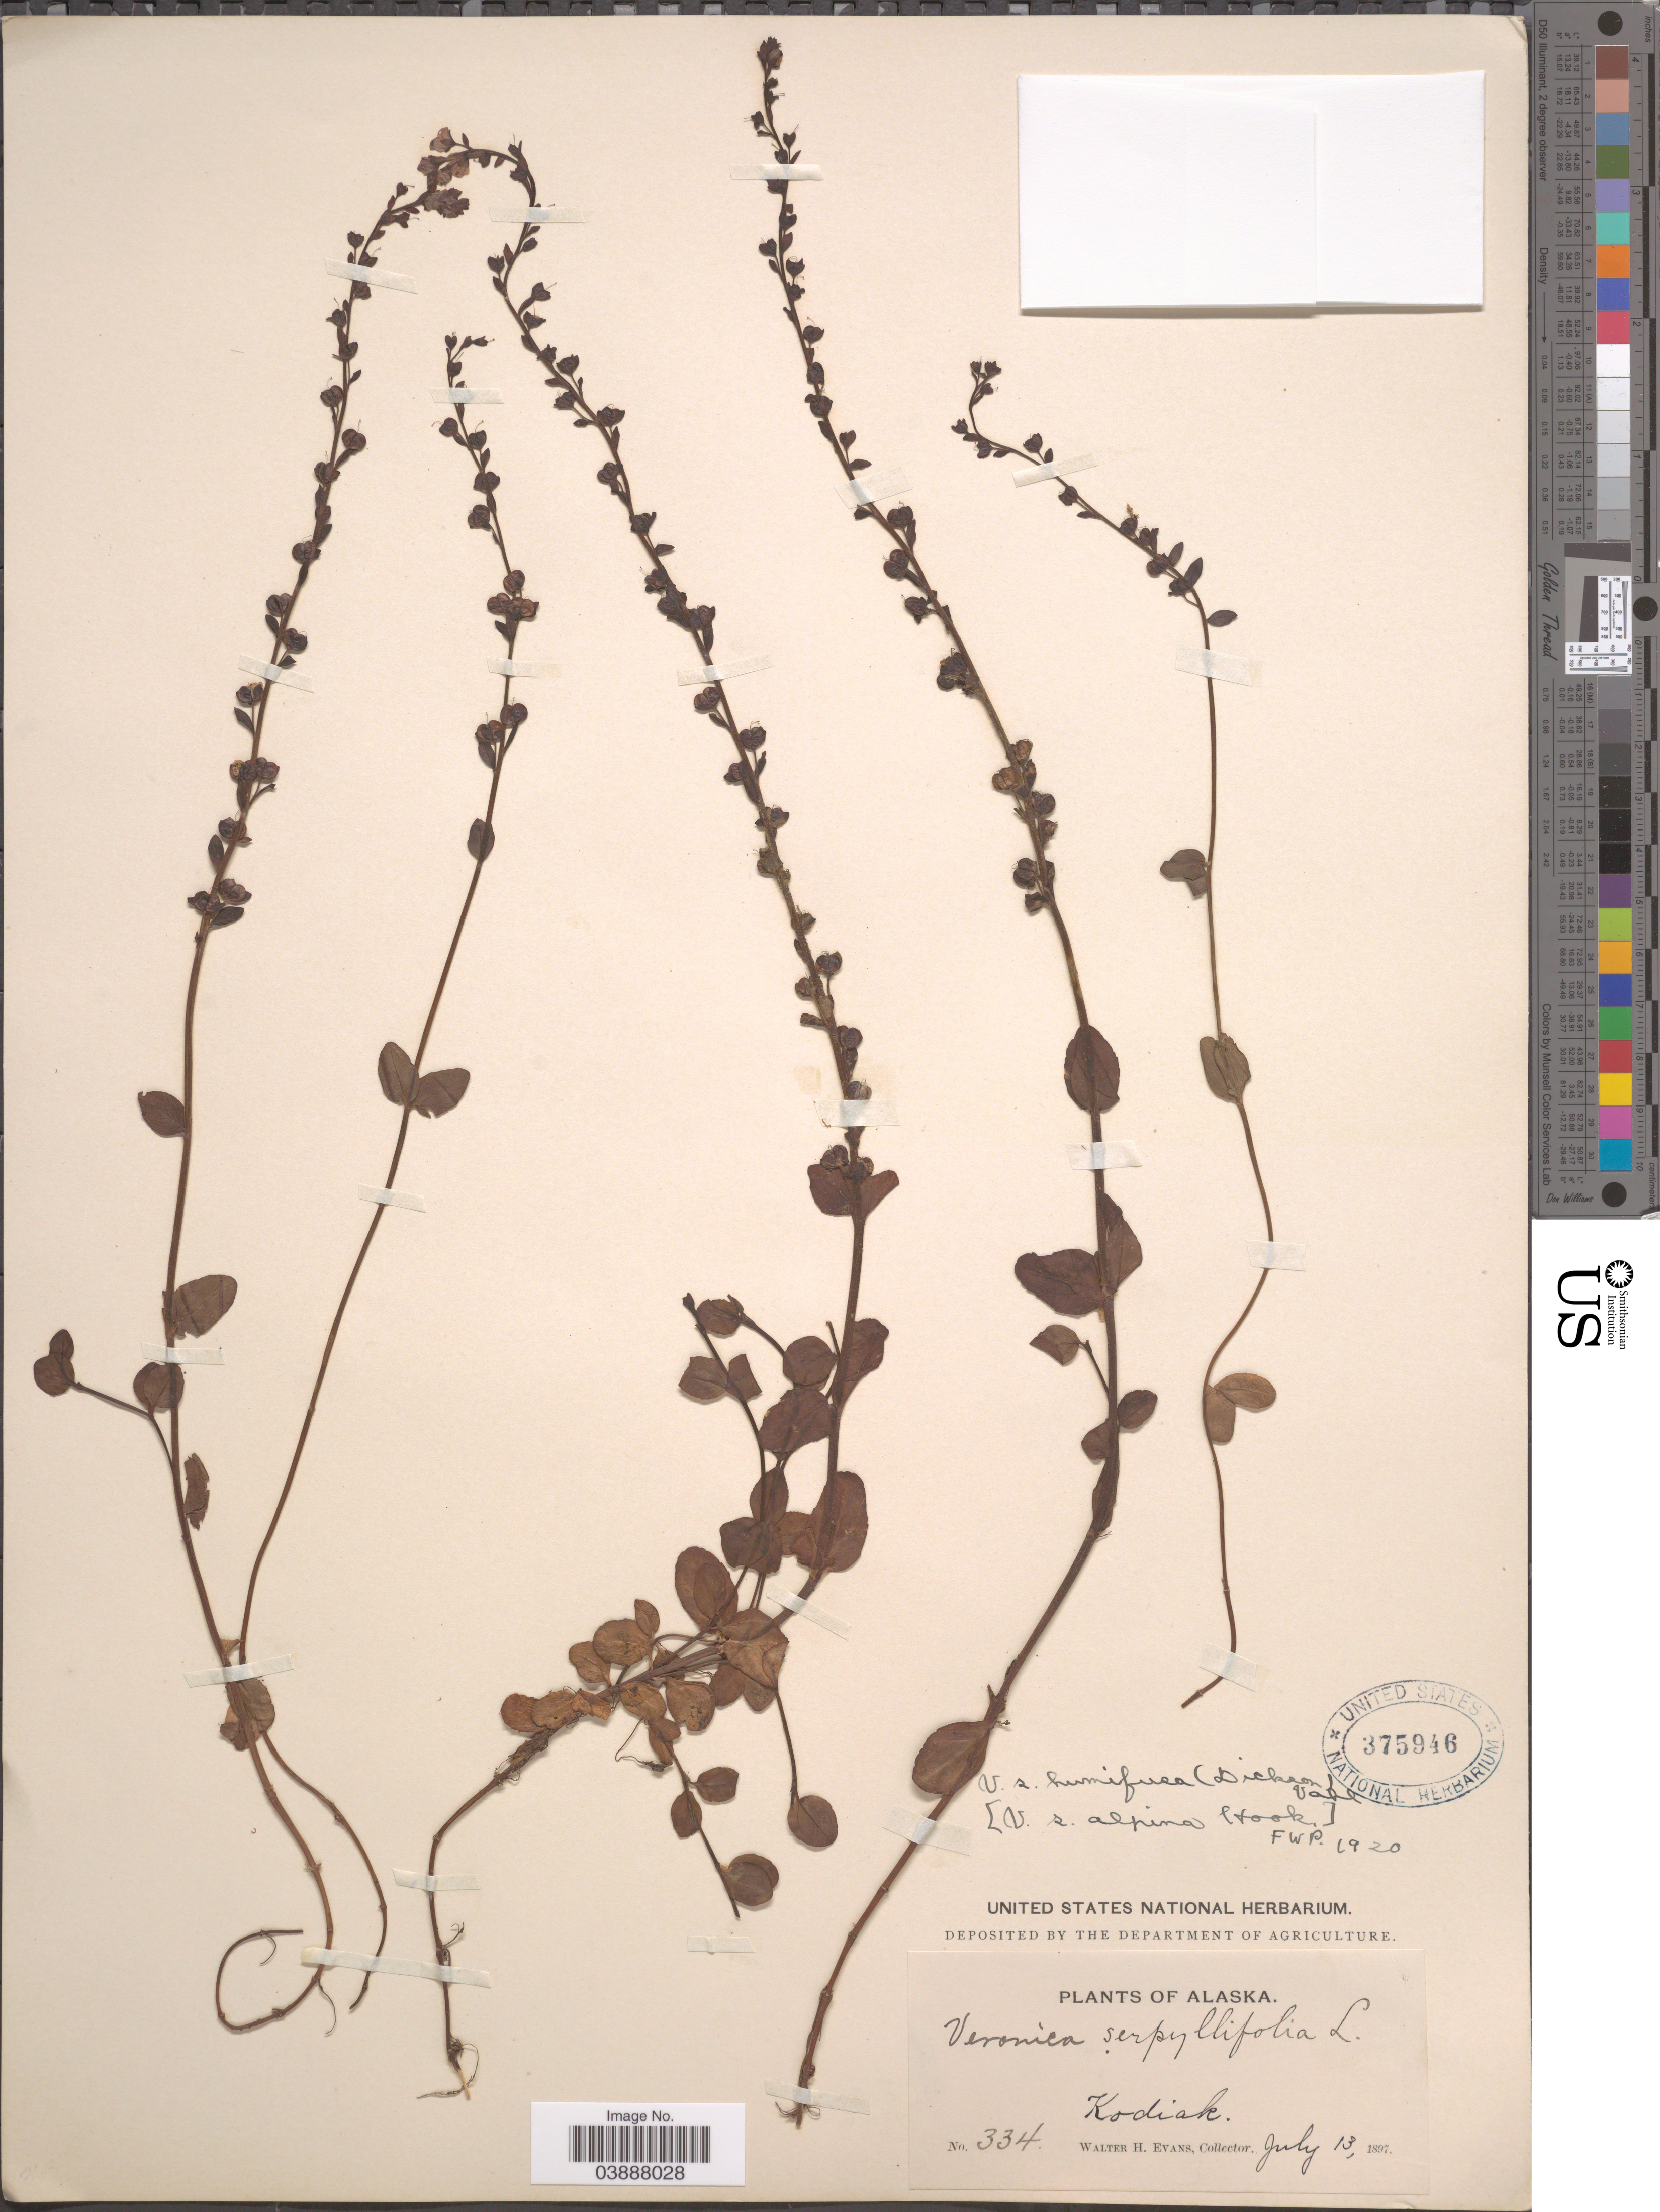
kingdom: Plantae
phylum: Tracheophyta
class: Magnoliopsida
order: Lamiales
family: Plantaginaceae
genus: Veronica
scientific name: Veronica serpyllifolia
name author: L.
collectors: W. H. Evans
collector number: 334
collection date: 1897-07-13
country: United States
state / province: Alaska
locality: Kodiak.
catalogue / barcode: US 375946